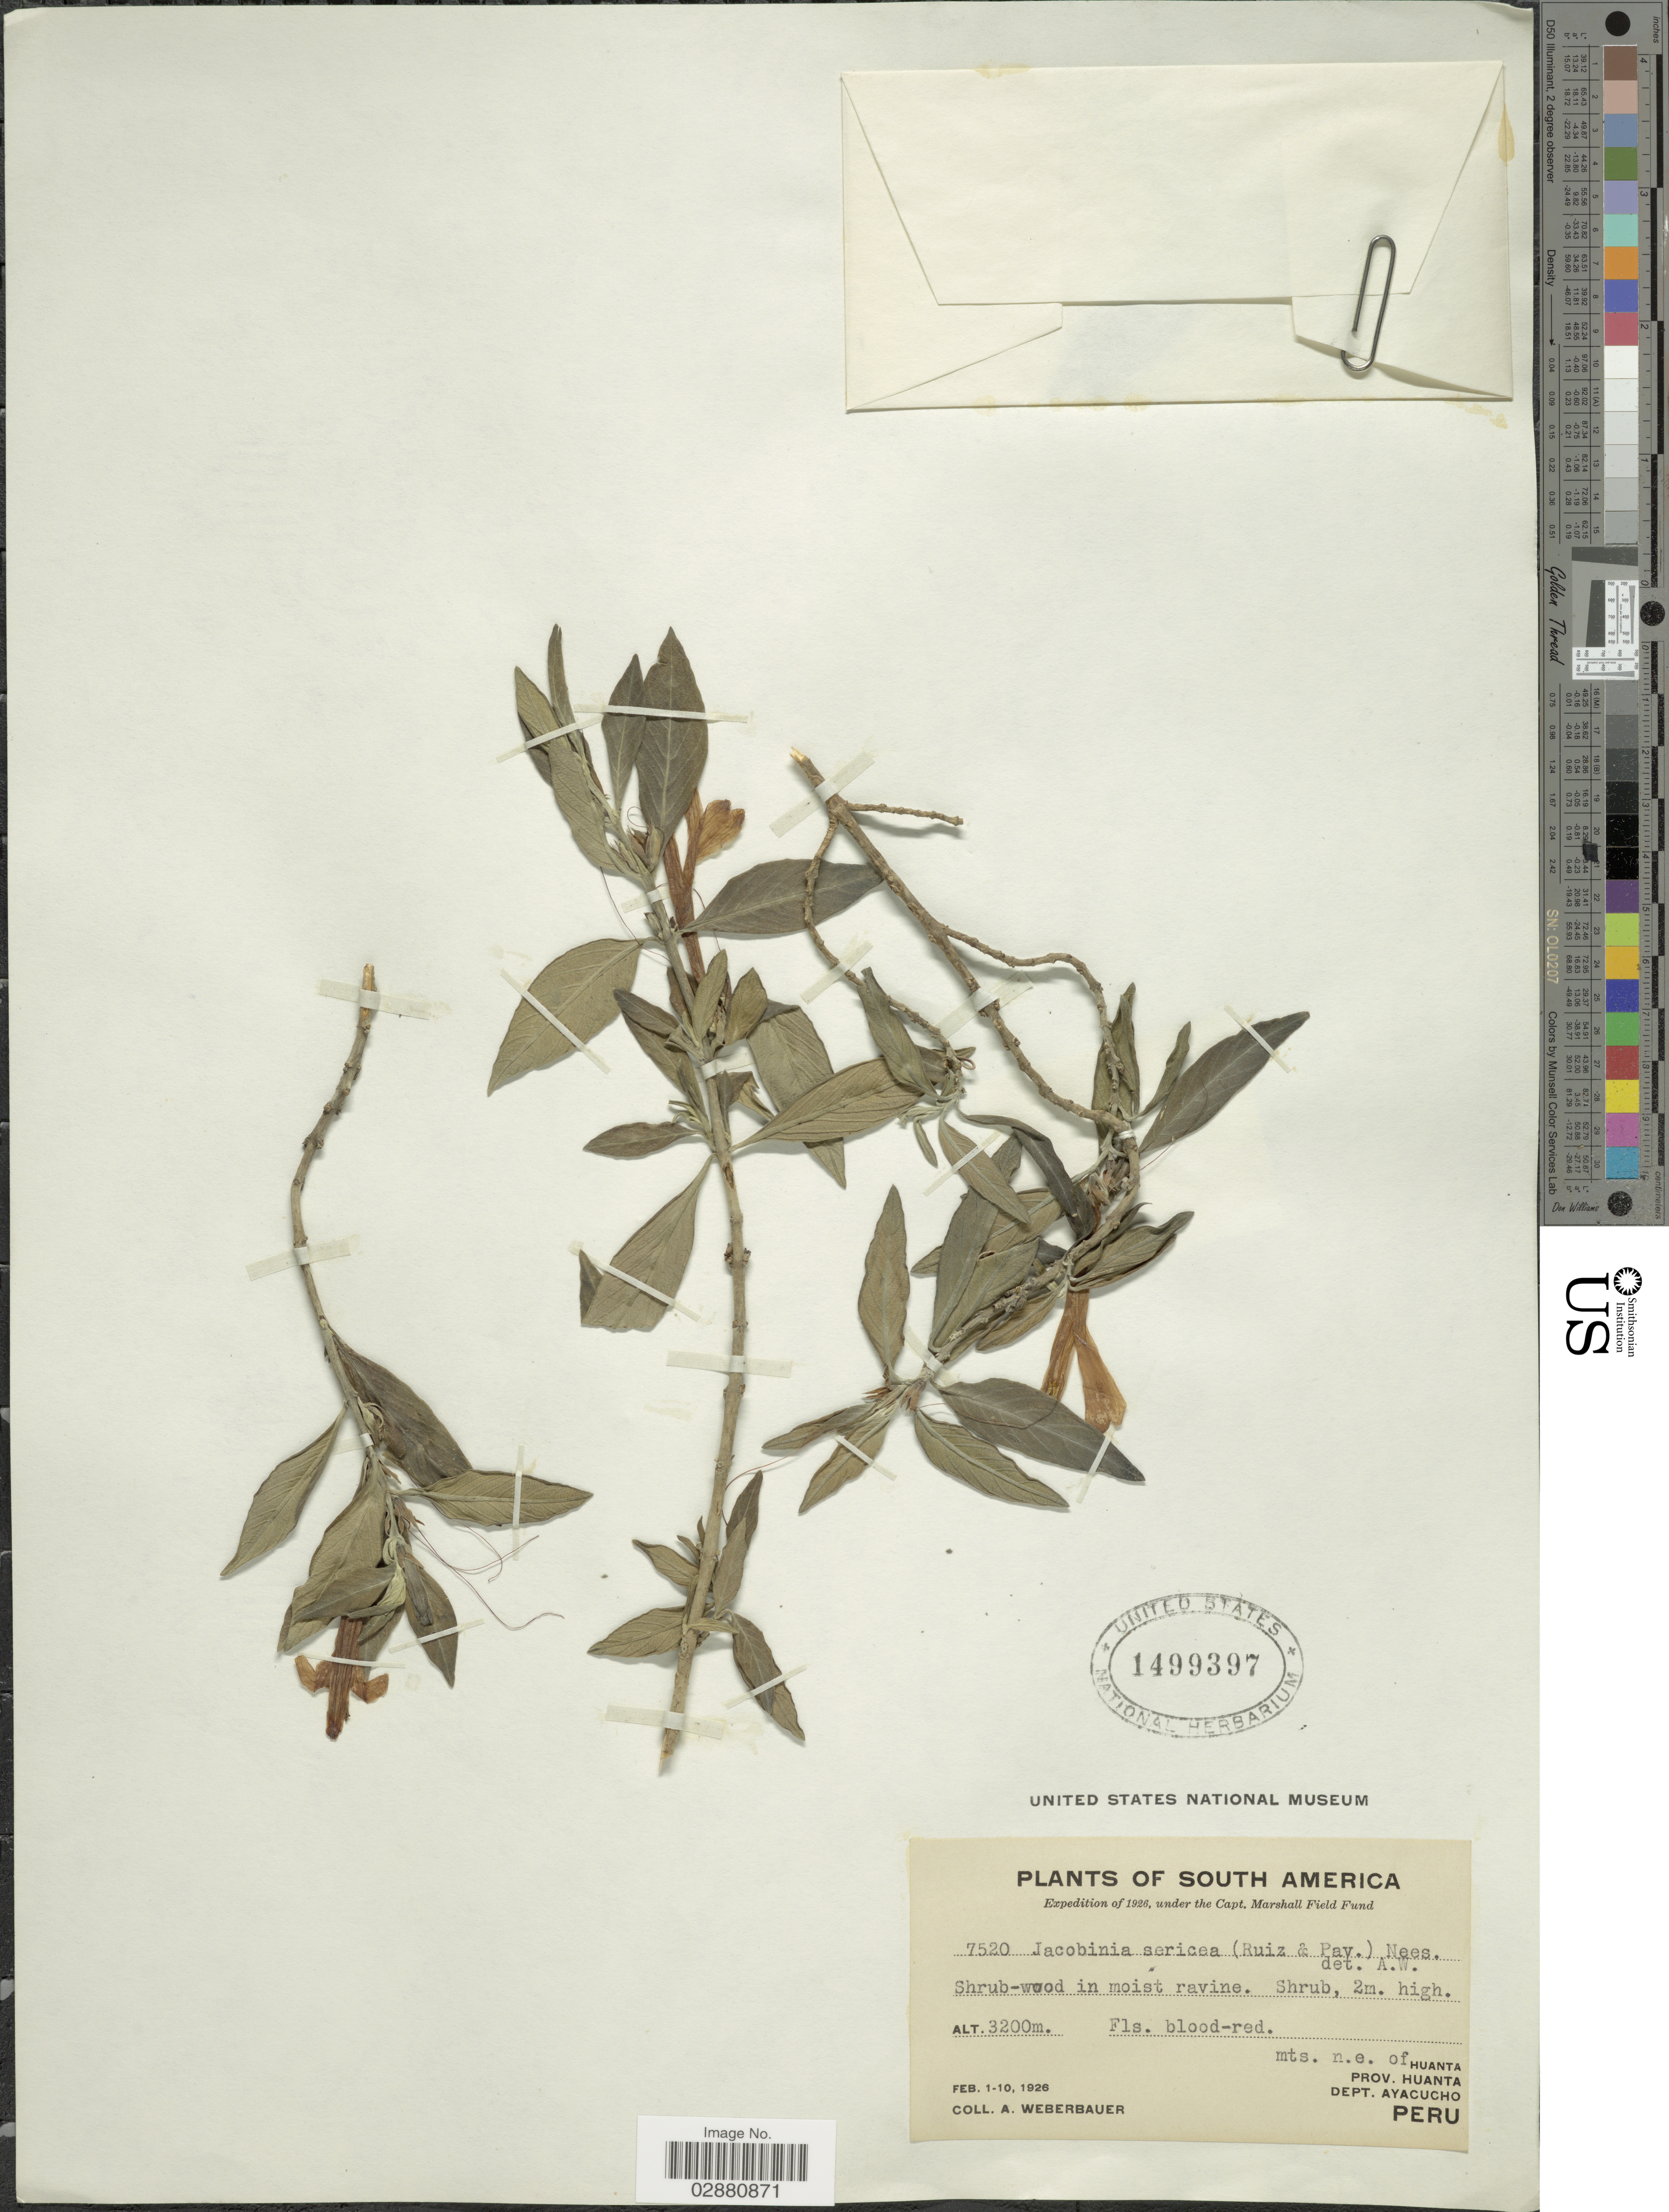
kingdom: Plantae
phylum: Tracheophyta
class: Magnoliopsida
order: Lamiales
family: Acanthaceae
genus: Justicia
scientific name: Justicia sericea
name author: Ruiz & Pav.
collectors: A. Weberbauer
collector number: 7520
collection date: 1926-02-01/1926-02-10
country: Peru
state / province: Ayacucho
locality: Mts. n.e. of Huanta. Prov. Huanta. Dept. Ayacucho.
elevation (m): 3200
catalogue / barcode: US 1499397